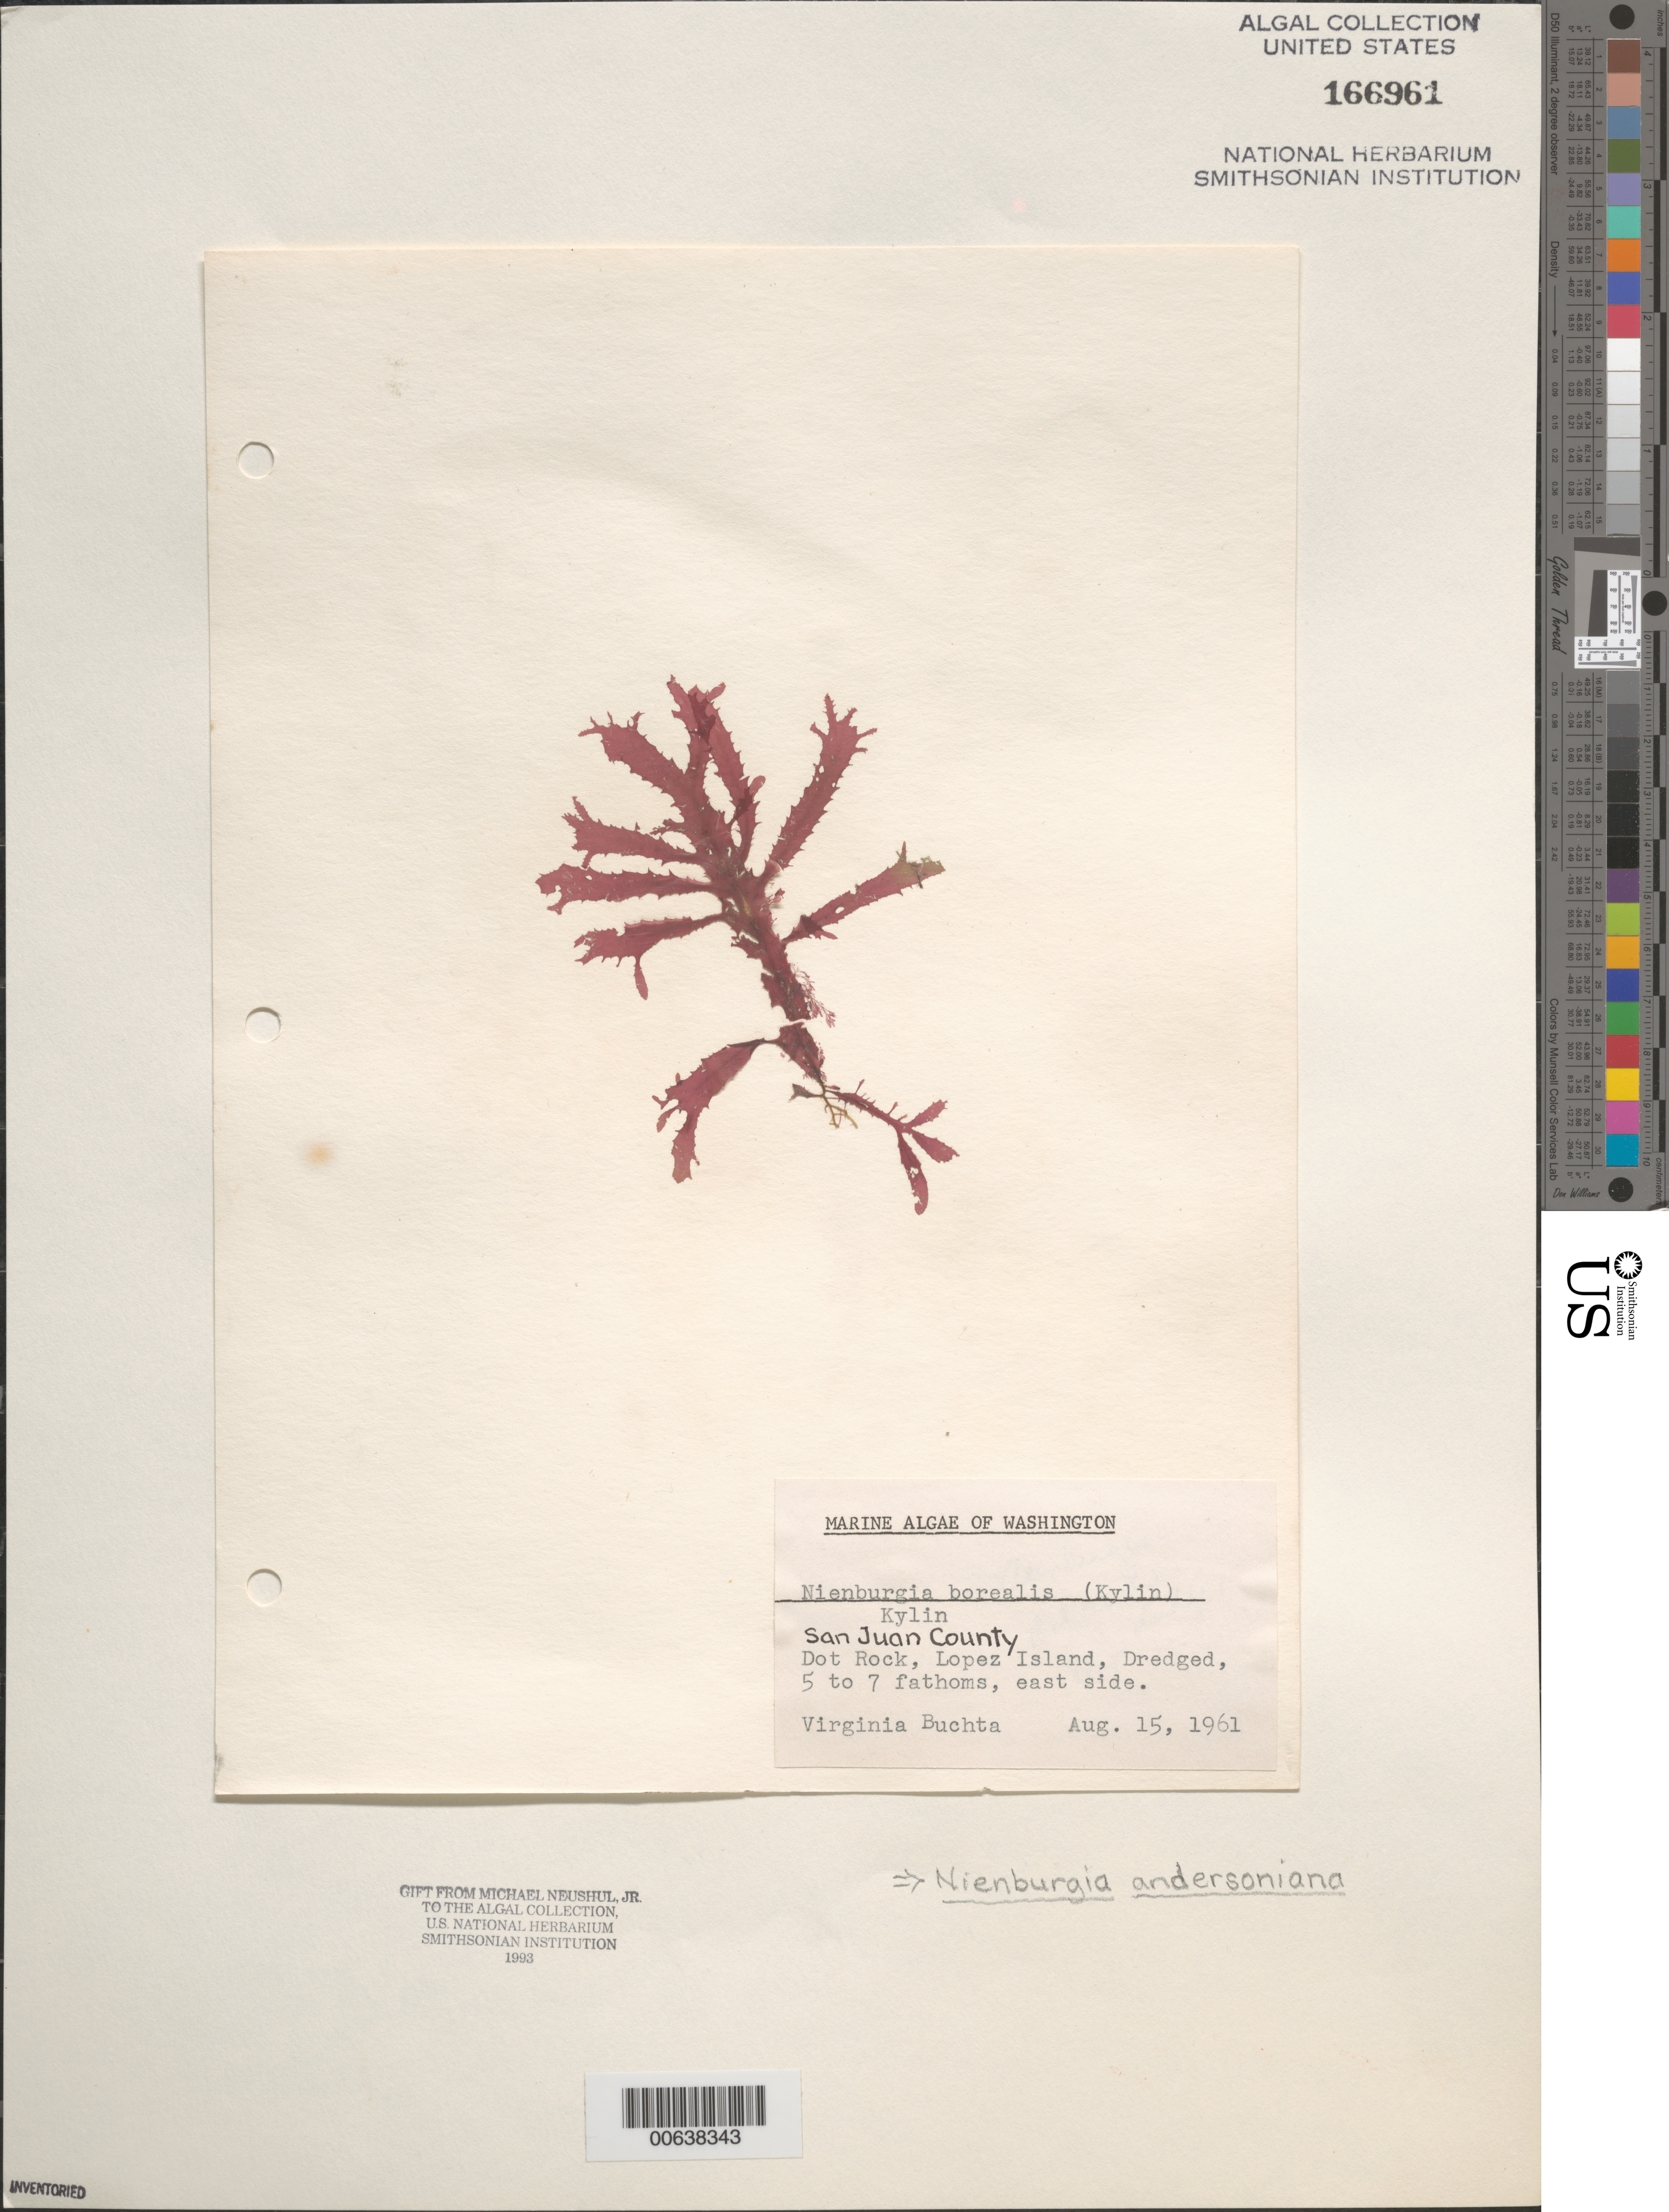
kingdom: Plantae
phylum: Rhodophyta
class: Florideophyceae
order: Ceramiales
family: Delesseriaceae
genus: Nienburgia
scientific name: Nienburgia andersoniana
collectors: V. Buchta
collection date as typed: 15 Aug 1961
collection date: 1961-08-15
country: United States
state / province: Washington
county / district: San Juan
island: Lopez Island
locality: Dot Rock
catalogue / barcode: US 166961